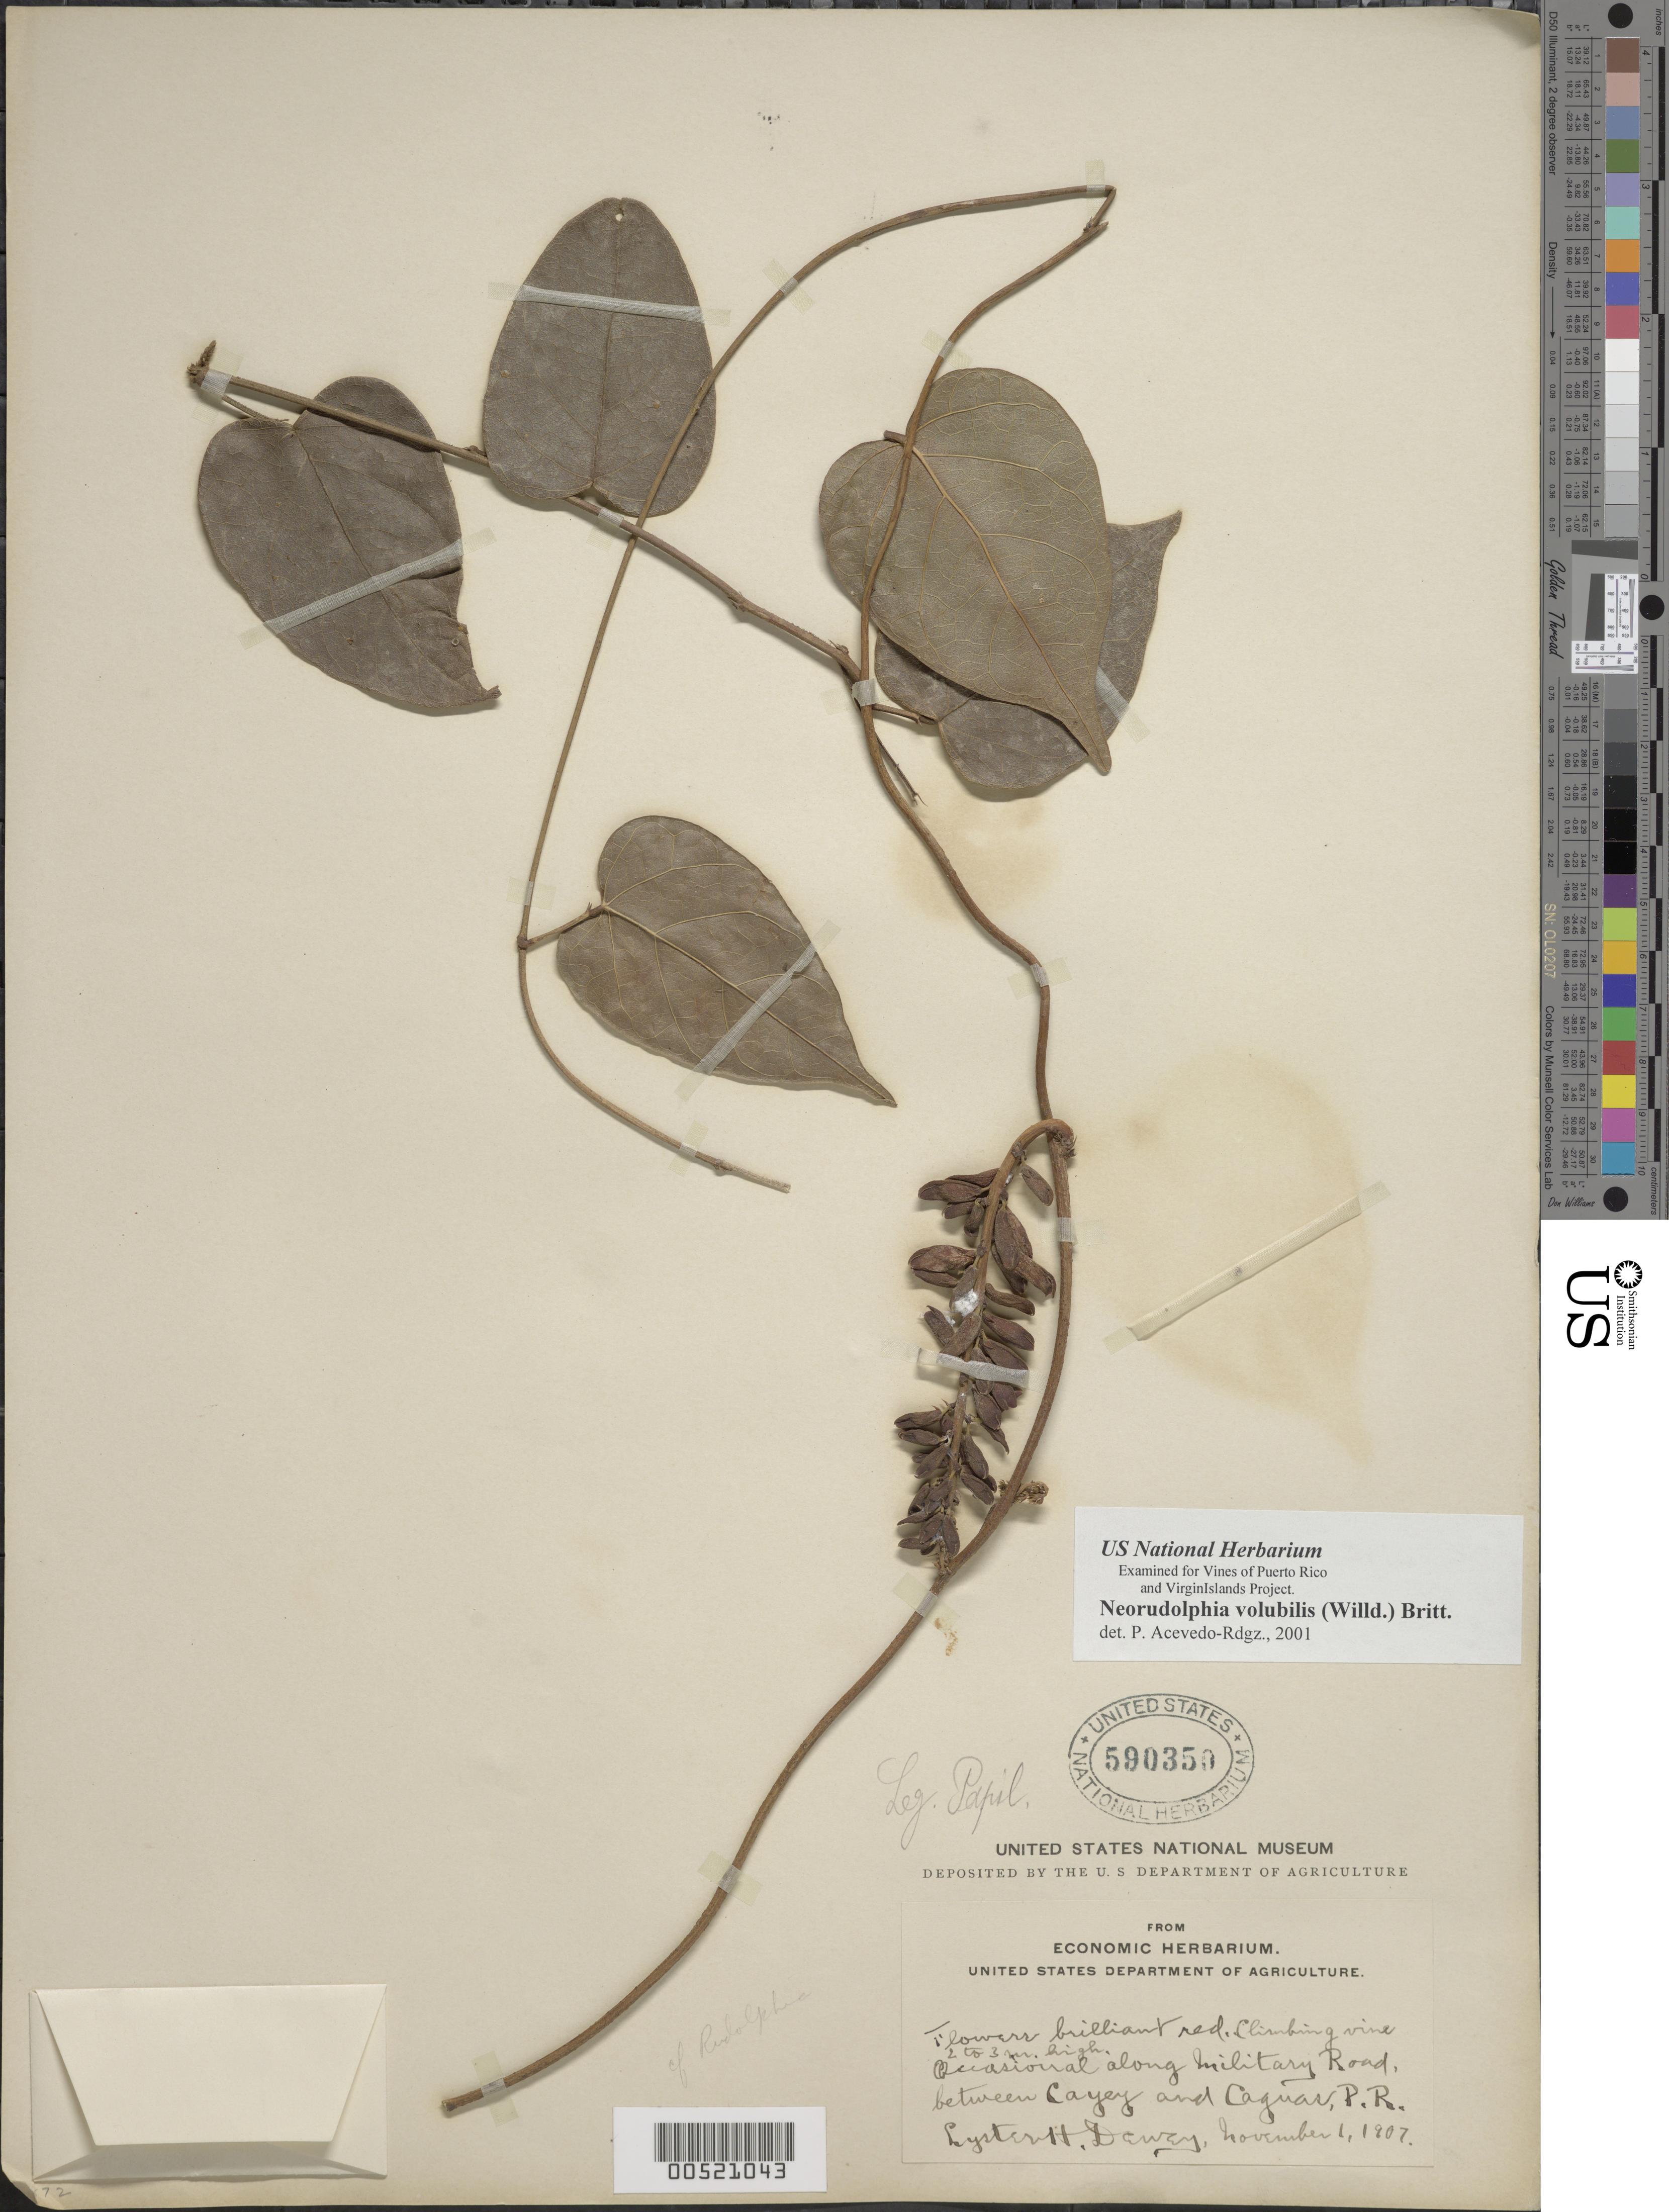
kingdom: Plantae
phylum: Tracheophyta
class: Magnoliopsida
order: Fabales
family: Fabaceae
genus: Rhodopis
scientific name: Rhodopis volubilis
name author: (Willd.) L.P. Queiroz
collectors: -. Dewey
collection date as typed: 01 Nov 1907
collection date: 1907-11-01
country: Puerto Rico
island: Greater Antilles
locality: Cayey; along road between Cayey and Caguas.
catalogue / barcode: US 590350